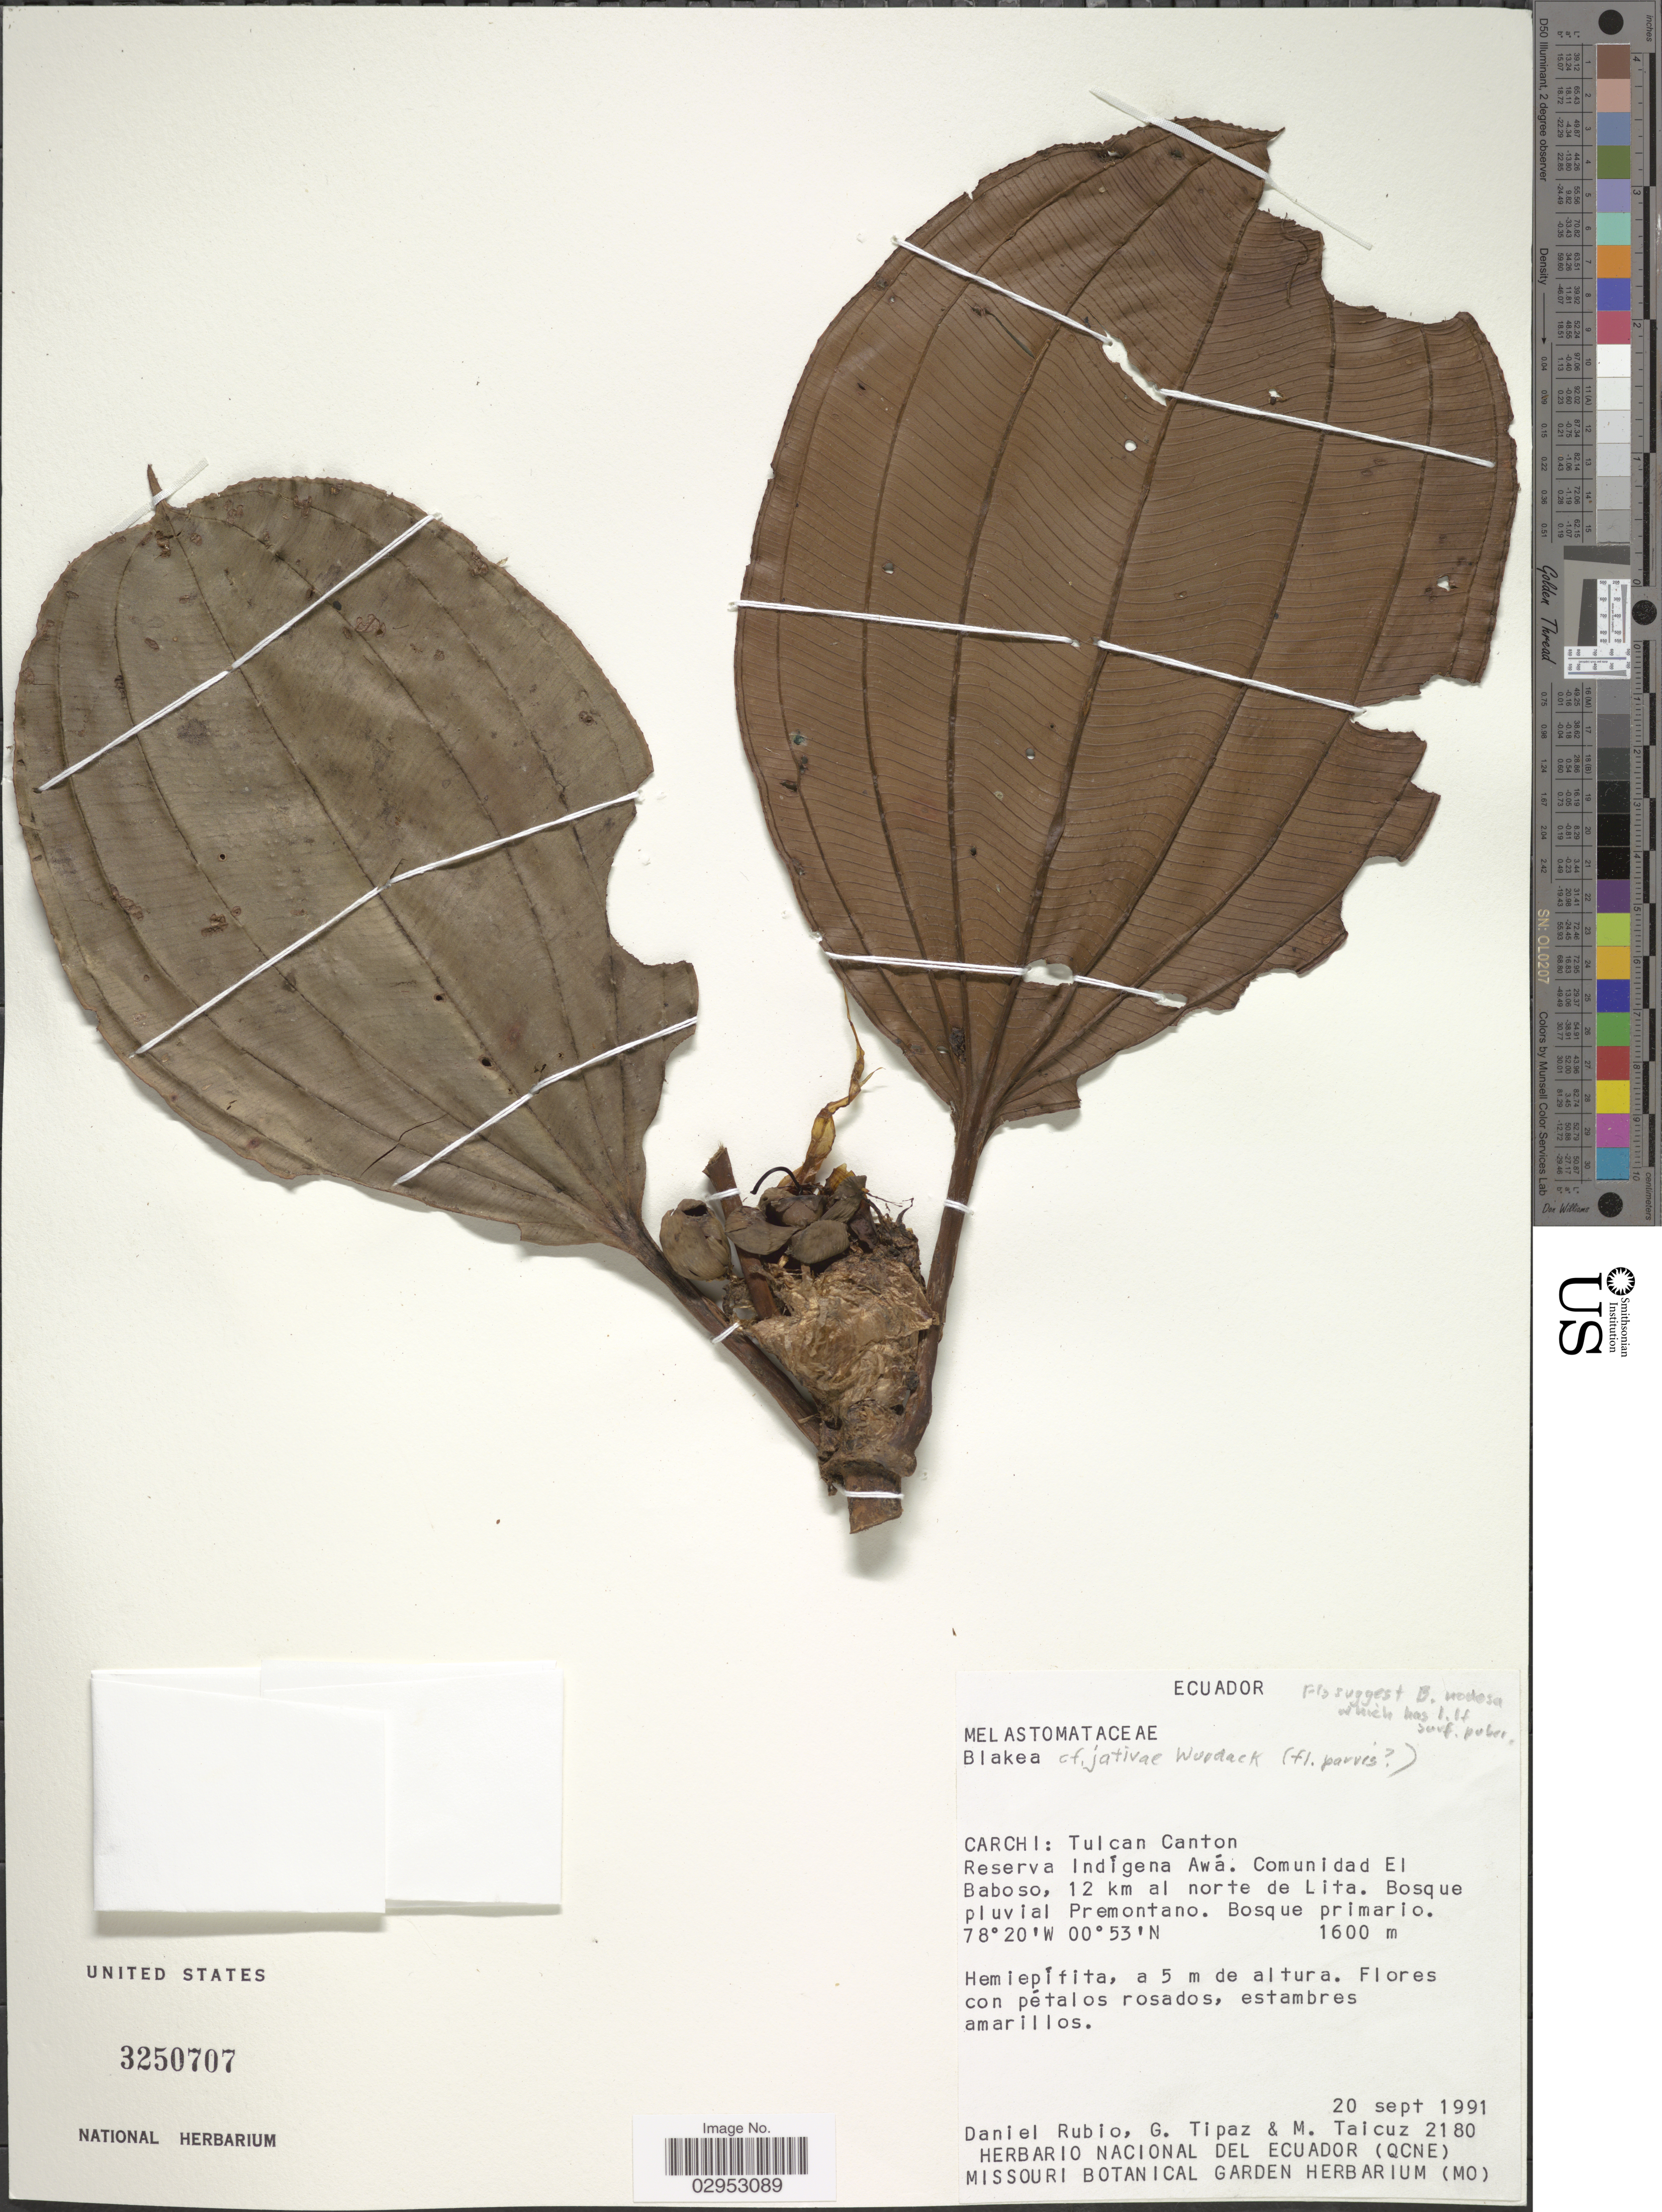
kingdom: Plantae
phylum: Tracheophyta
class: Magnoliopsida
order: Myrtales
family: Melastomataceae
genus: Blakea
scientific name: Blakea jativae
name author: Wurdack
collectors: D. Rubio, G. Tipaz & M. Taicuz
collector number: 2180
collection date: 1991-09-20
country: Ecuador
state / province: Carchi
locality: Tulcan Canton. Reserva Indígena Awá. Comunidad El Baboso, 12 km al norte de Lita. Bosque pluvial Premontano.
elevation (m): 1600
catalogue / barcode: US 3250707